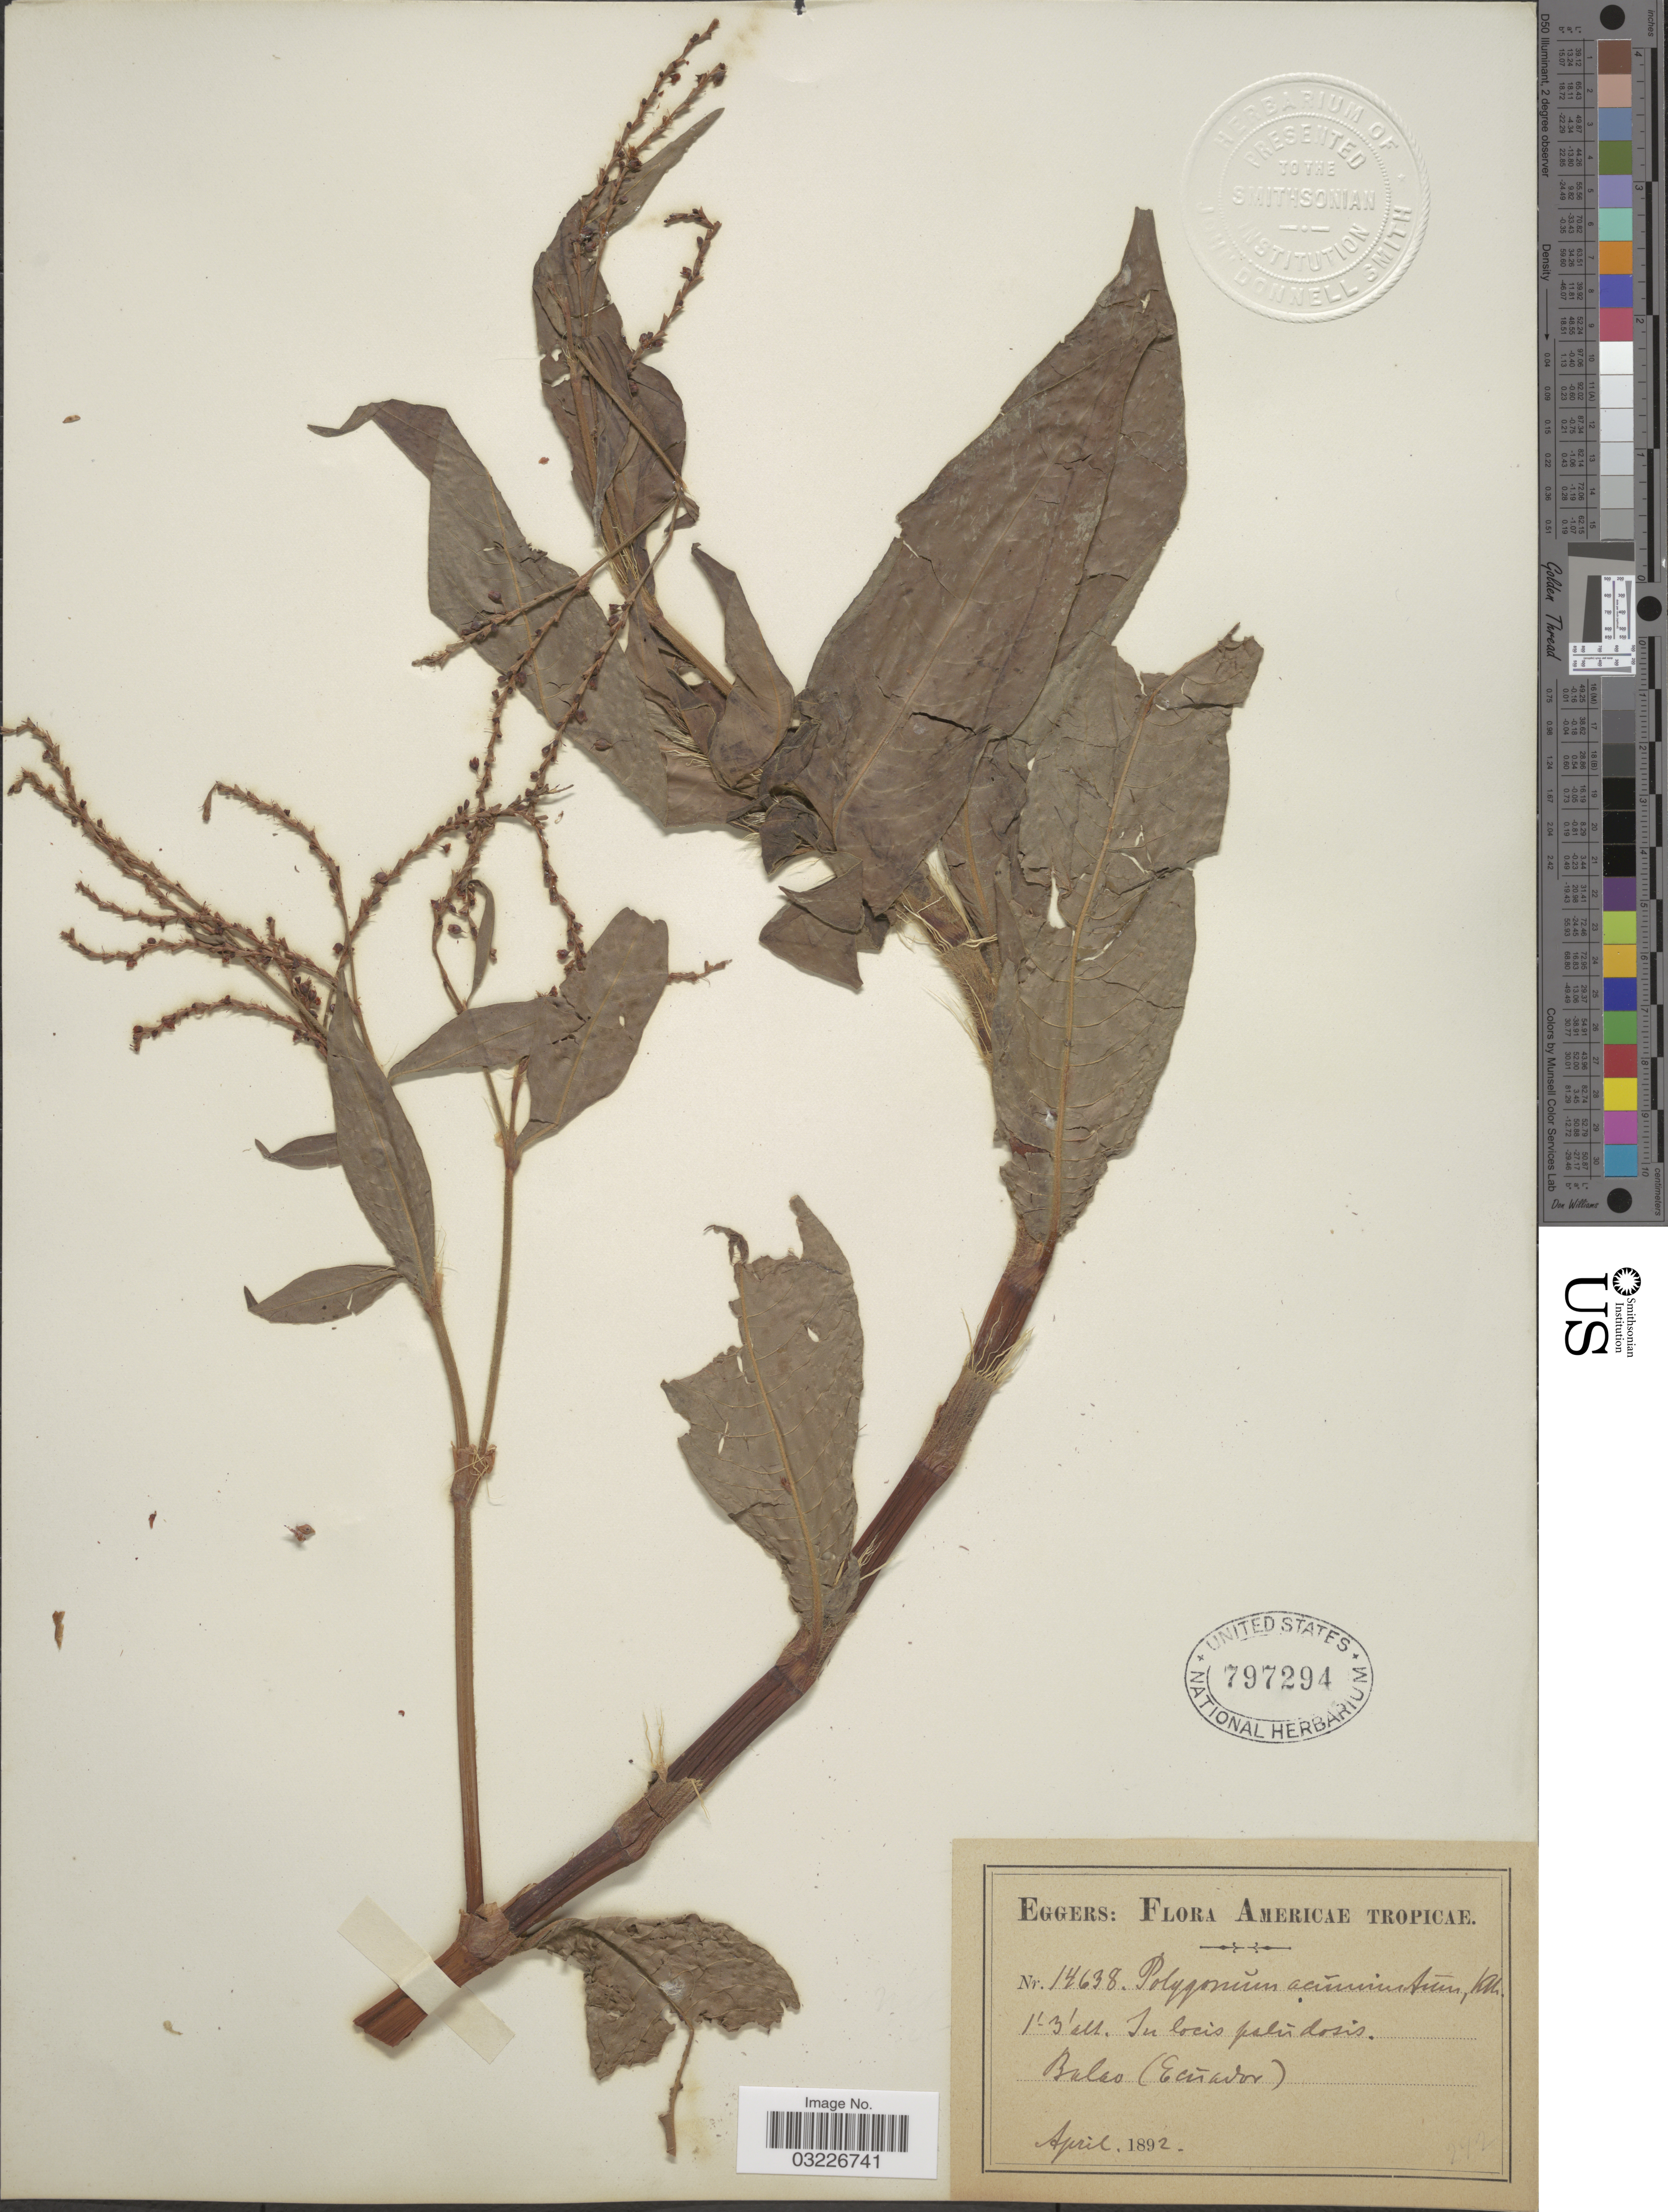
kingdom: Plantae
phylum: Tracheophyta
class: Magnoliopsida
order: Caryophyllales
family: Polygonaceae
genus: Polygonum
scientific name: Polygonum acuminatum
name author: Kunth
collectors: -. Eggers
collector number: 14638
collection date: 1892-04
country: Ecuador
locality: Balao.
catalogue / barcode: US 797294